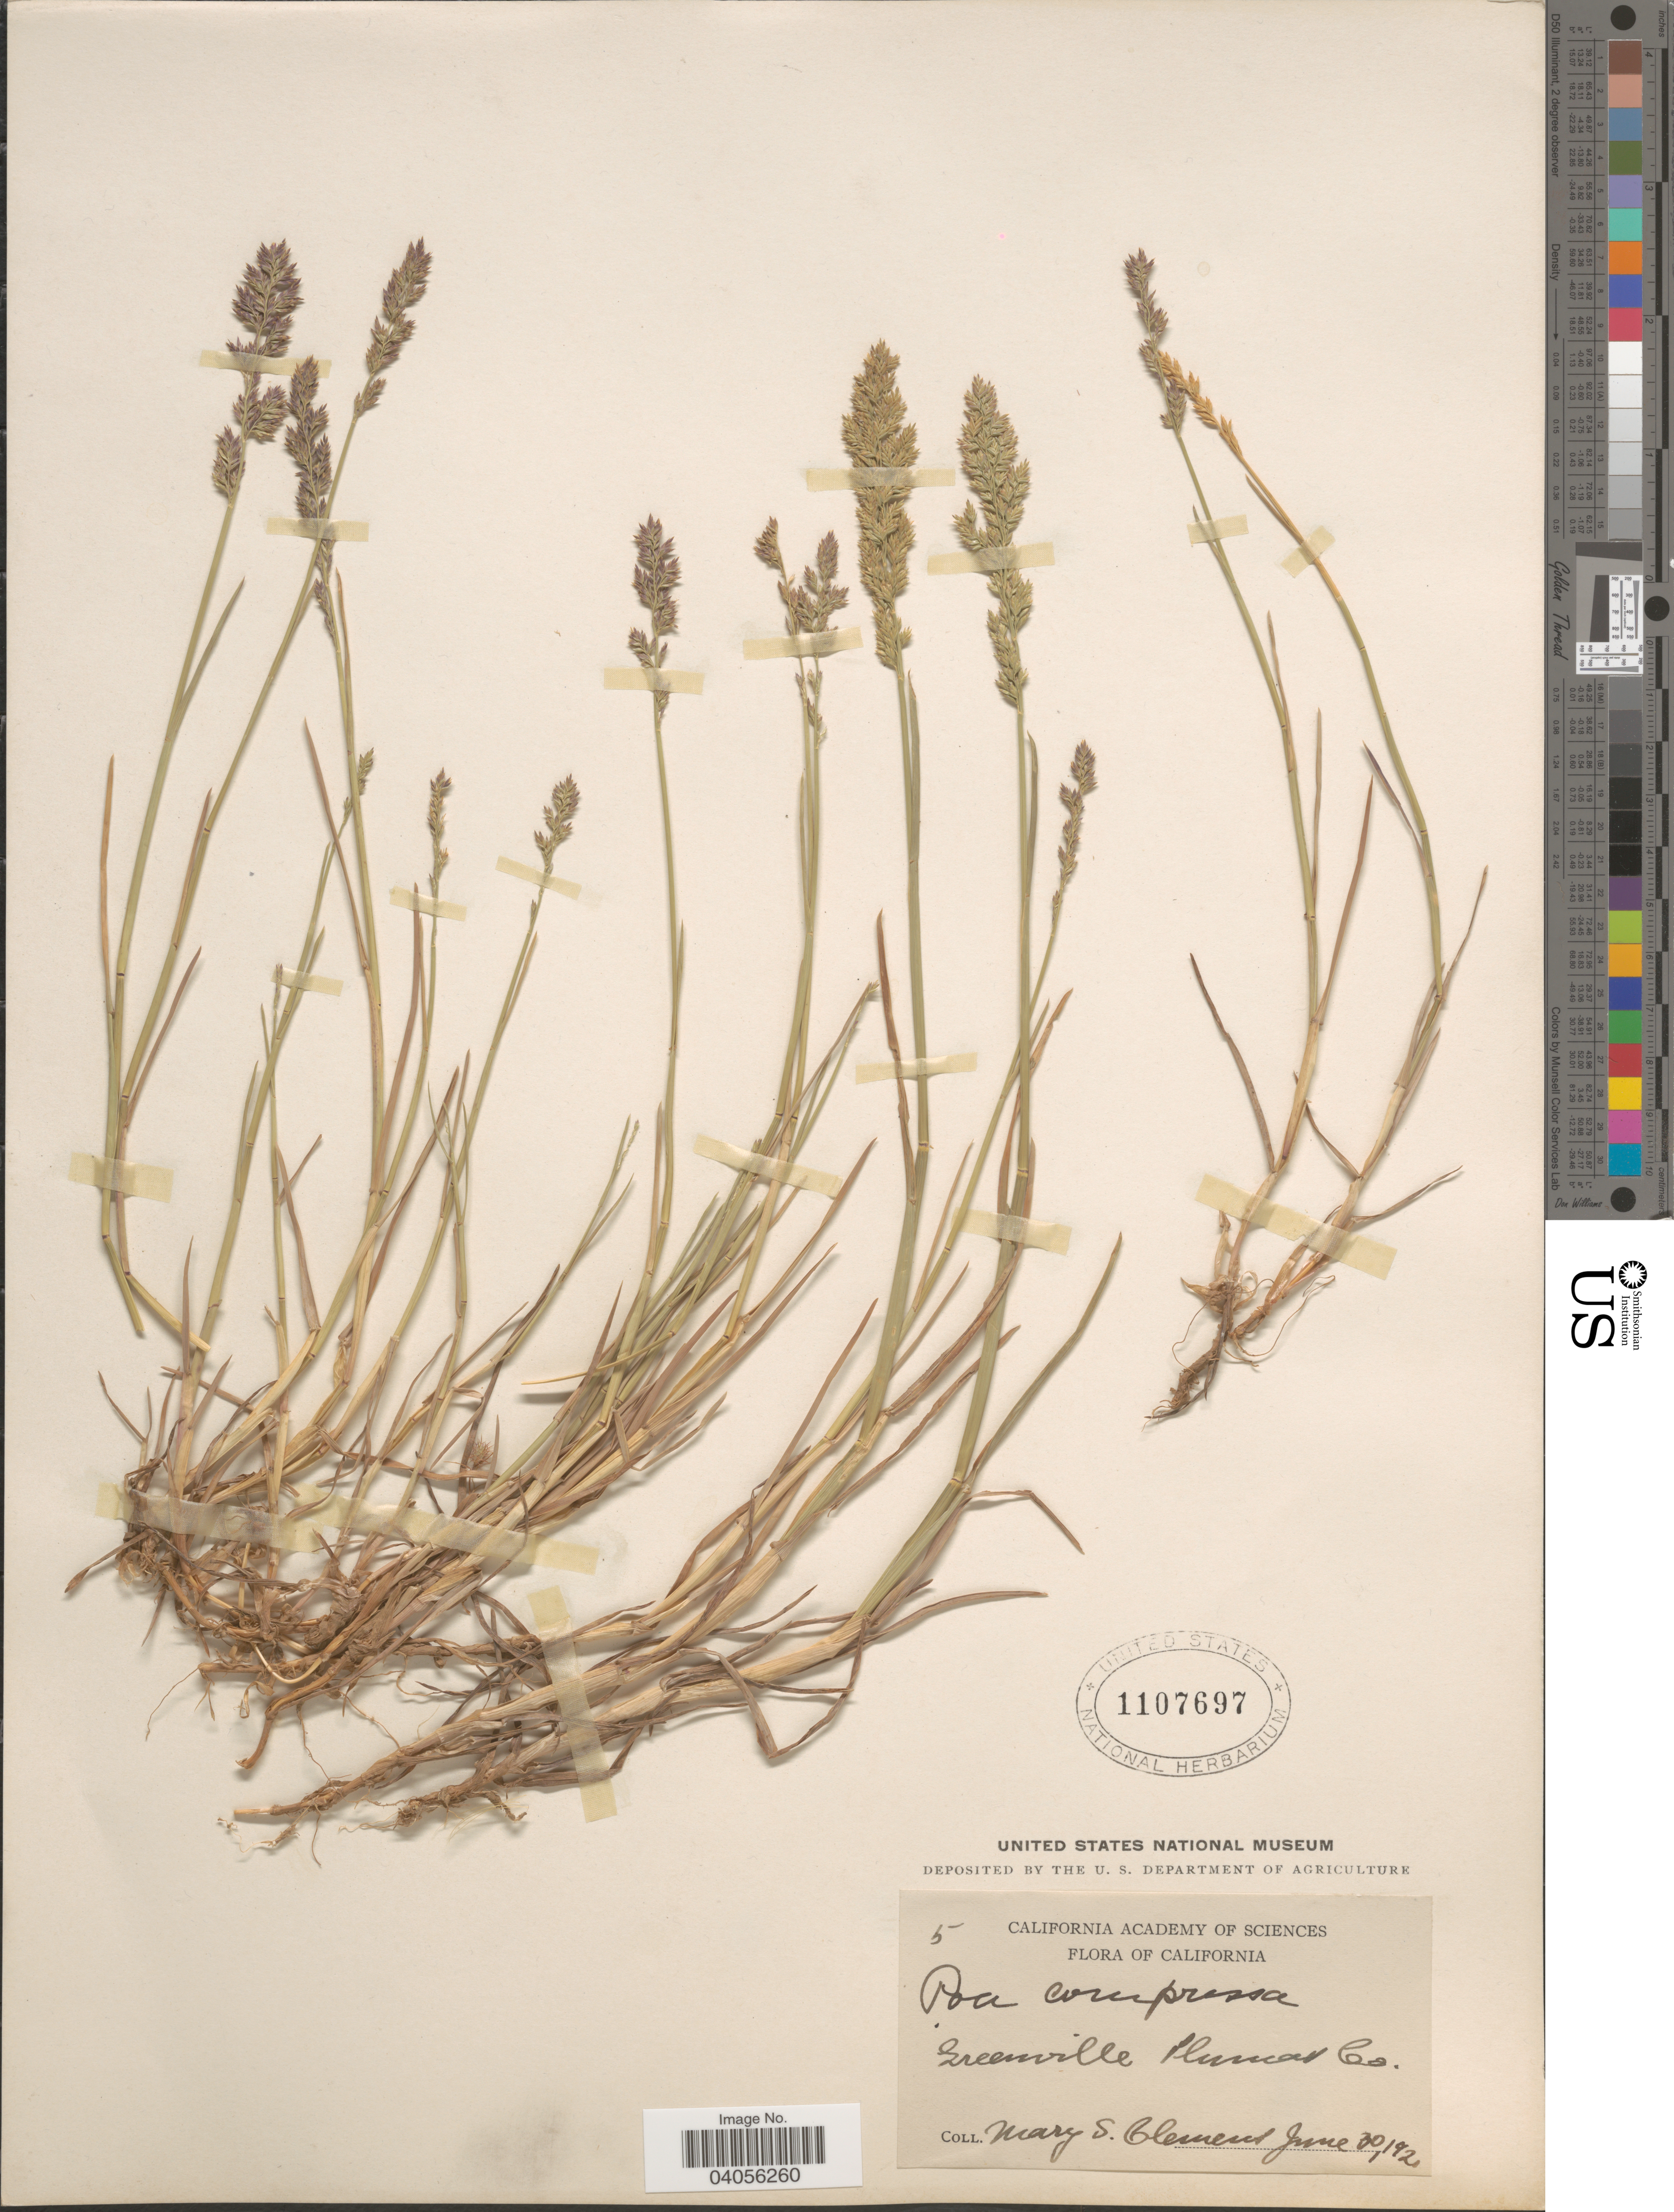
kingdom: Plantae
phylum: Tracheophyta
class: Liliopsida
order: Poales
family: Poaceae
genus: Poa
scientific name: Poa compressa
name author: L.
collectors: M. Clement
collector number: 5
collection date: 1920-06-30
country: United States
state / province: California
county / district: Plumas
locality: Greenville Plumas Co.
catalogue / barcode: US 1107697